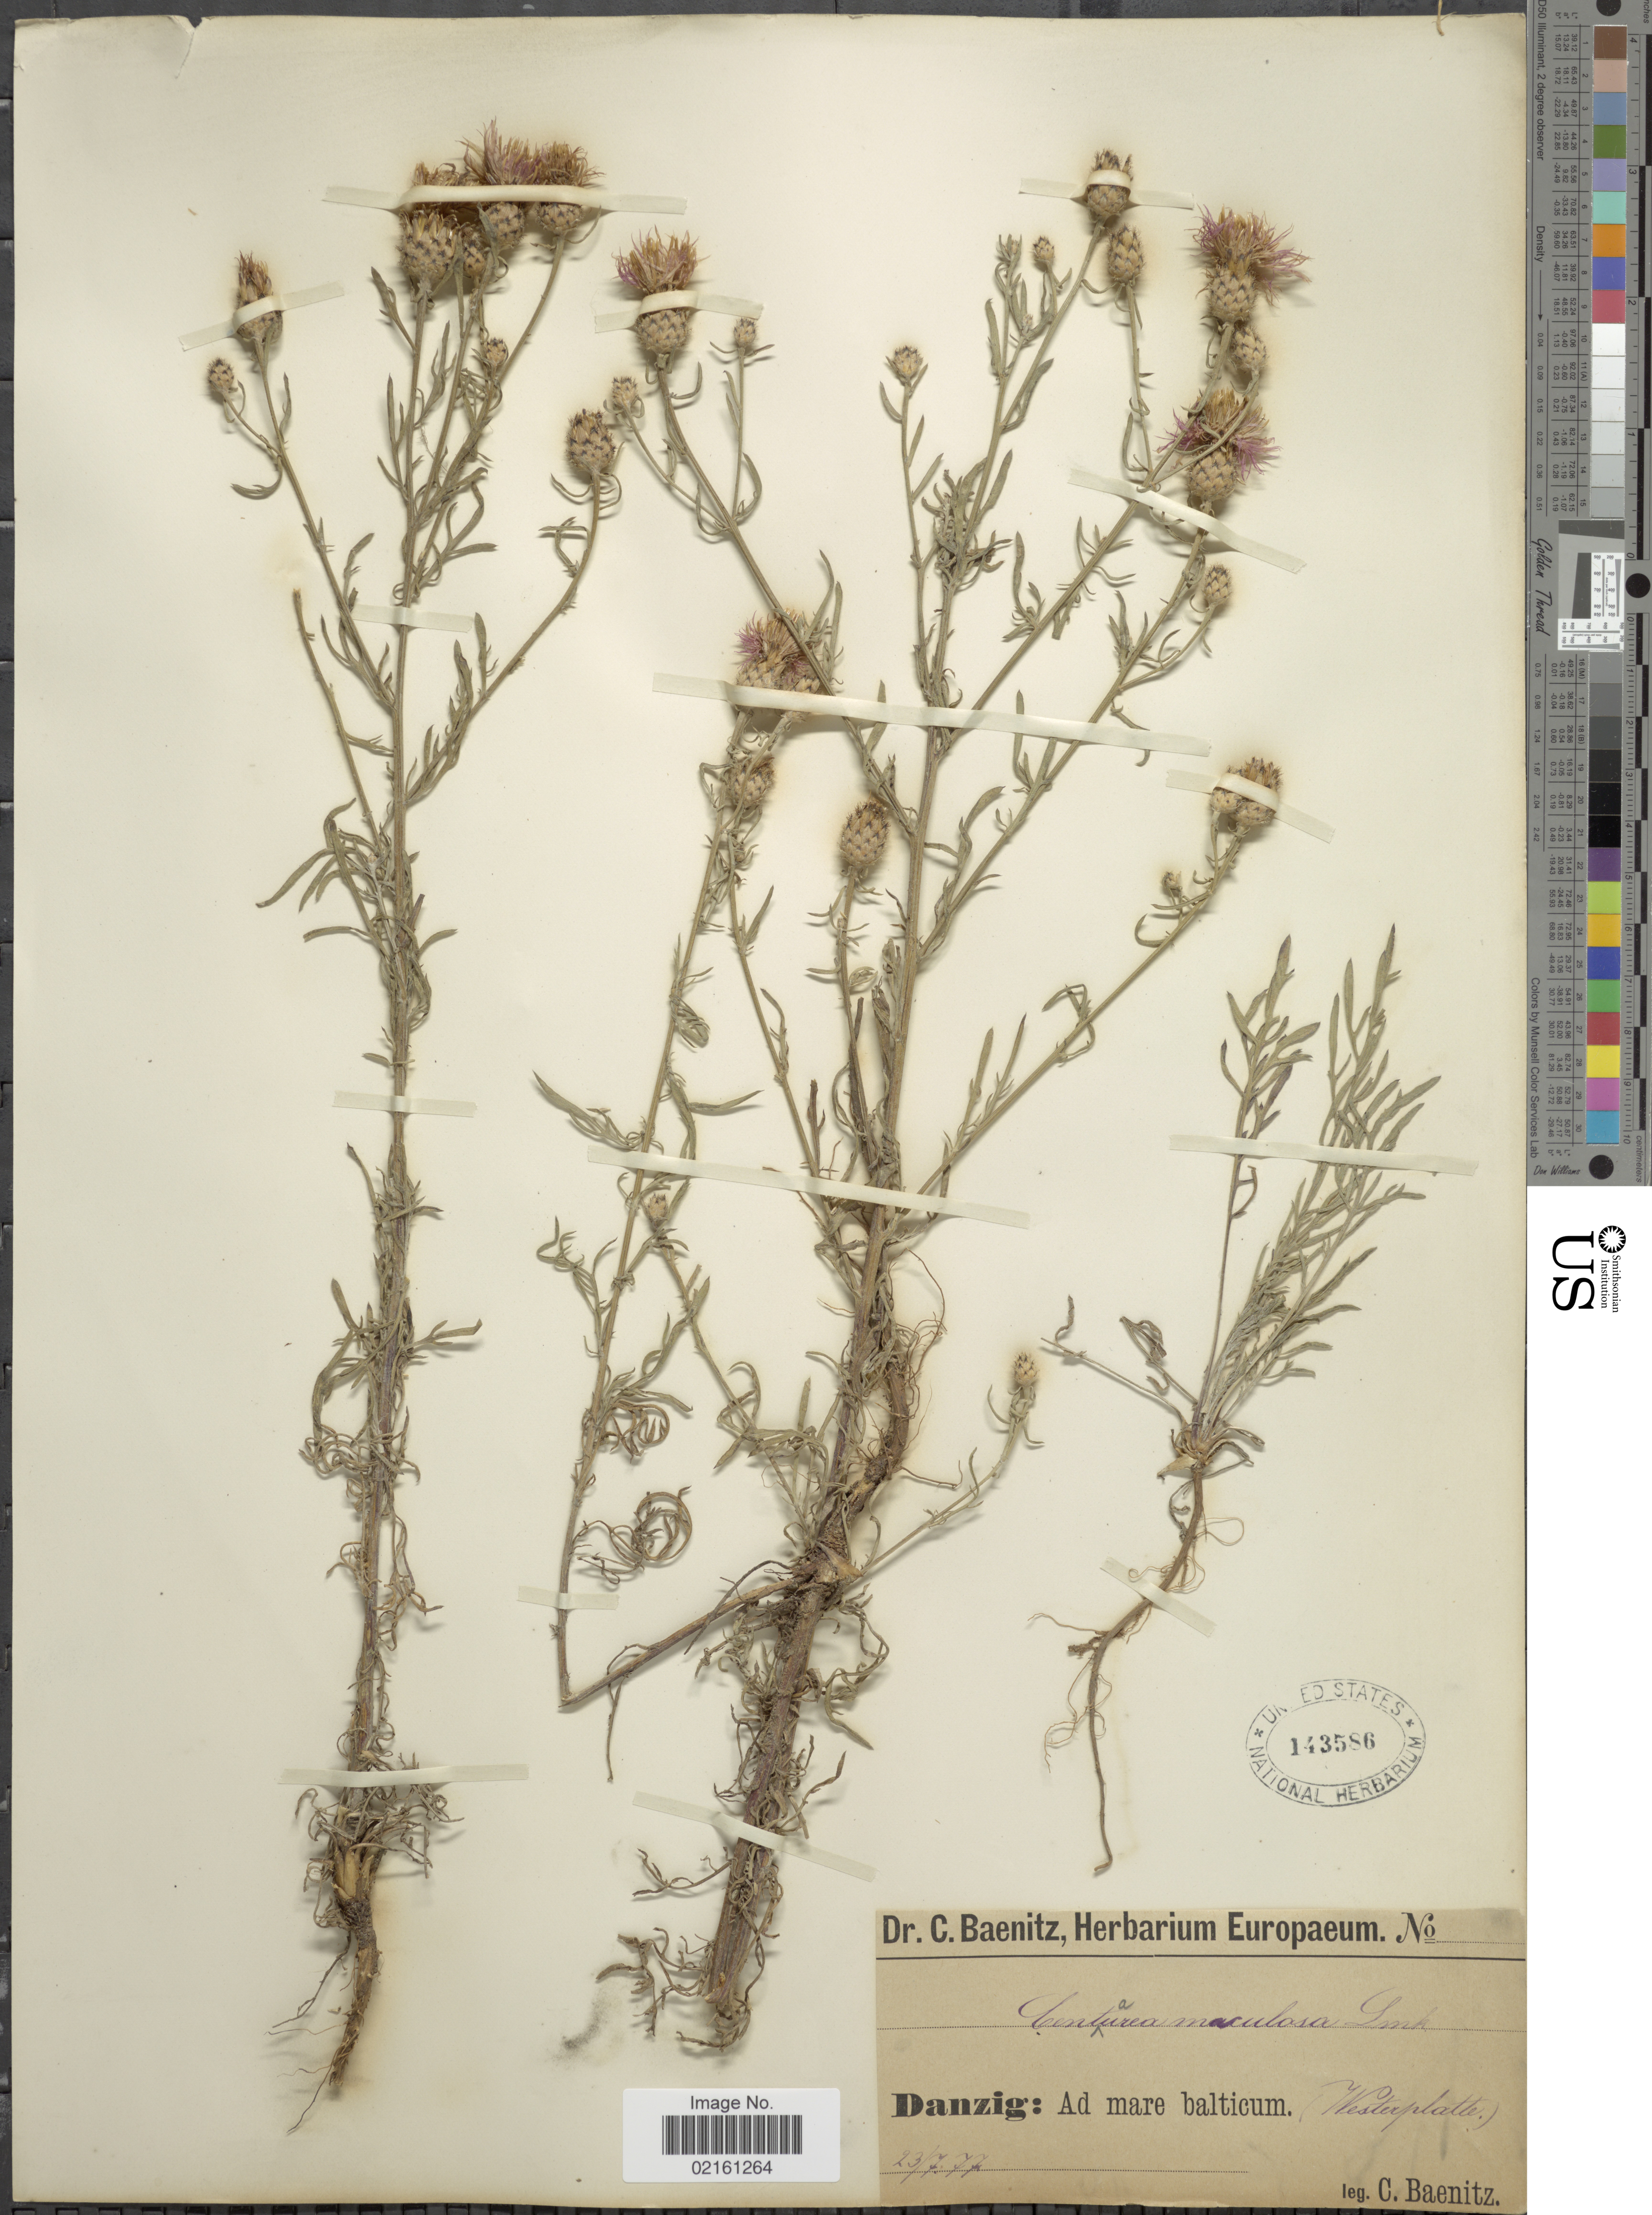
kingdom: Plantae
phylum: Tracheophyta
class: Magnoliopsida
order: Asterales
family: Asteraceae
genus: Centaurea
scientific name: Centaurea stoebe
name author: L.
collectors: C. G. Baenitz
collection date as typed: Transcribed d/m/y: 23/7/77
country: Poland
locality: Danzig, ad mare balticum (Westerplatte)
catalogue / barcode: US 143586